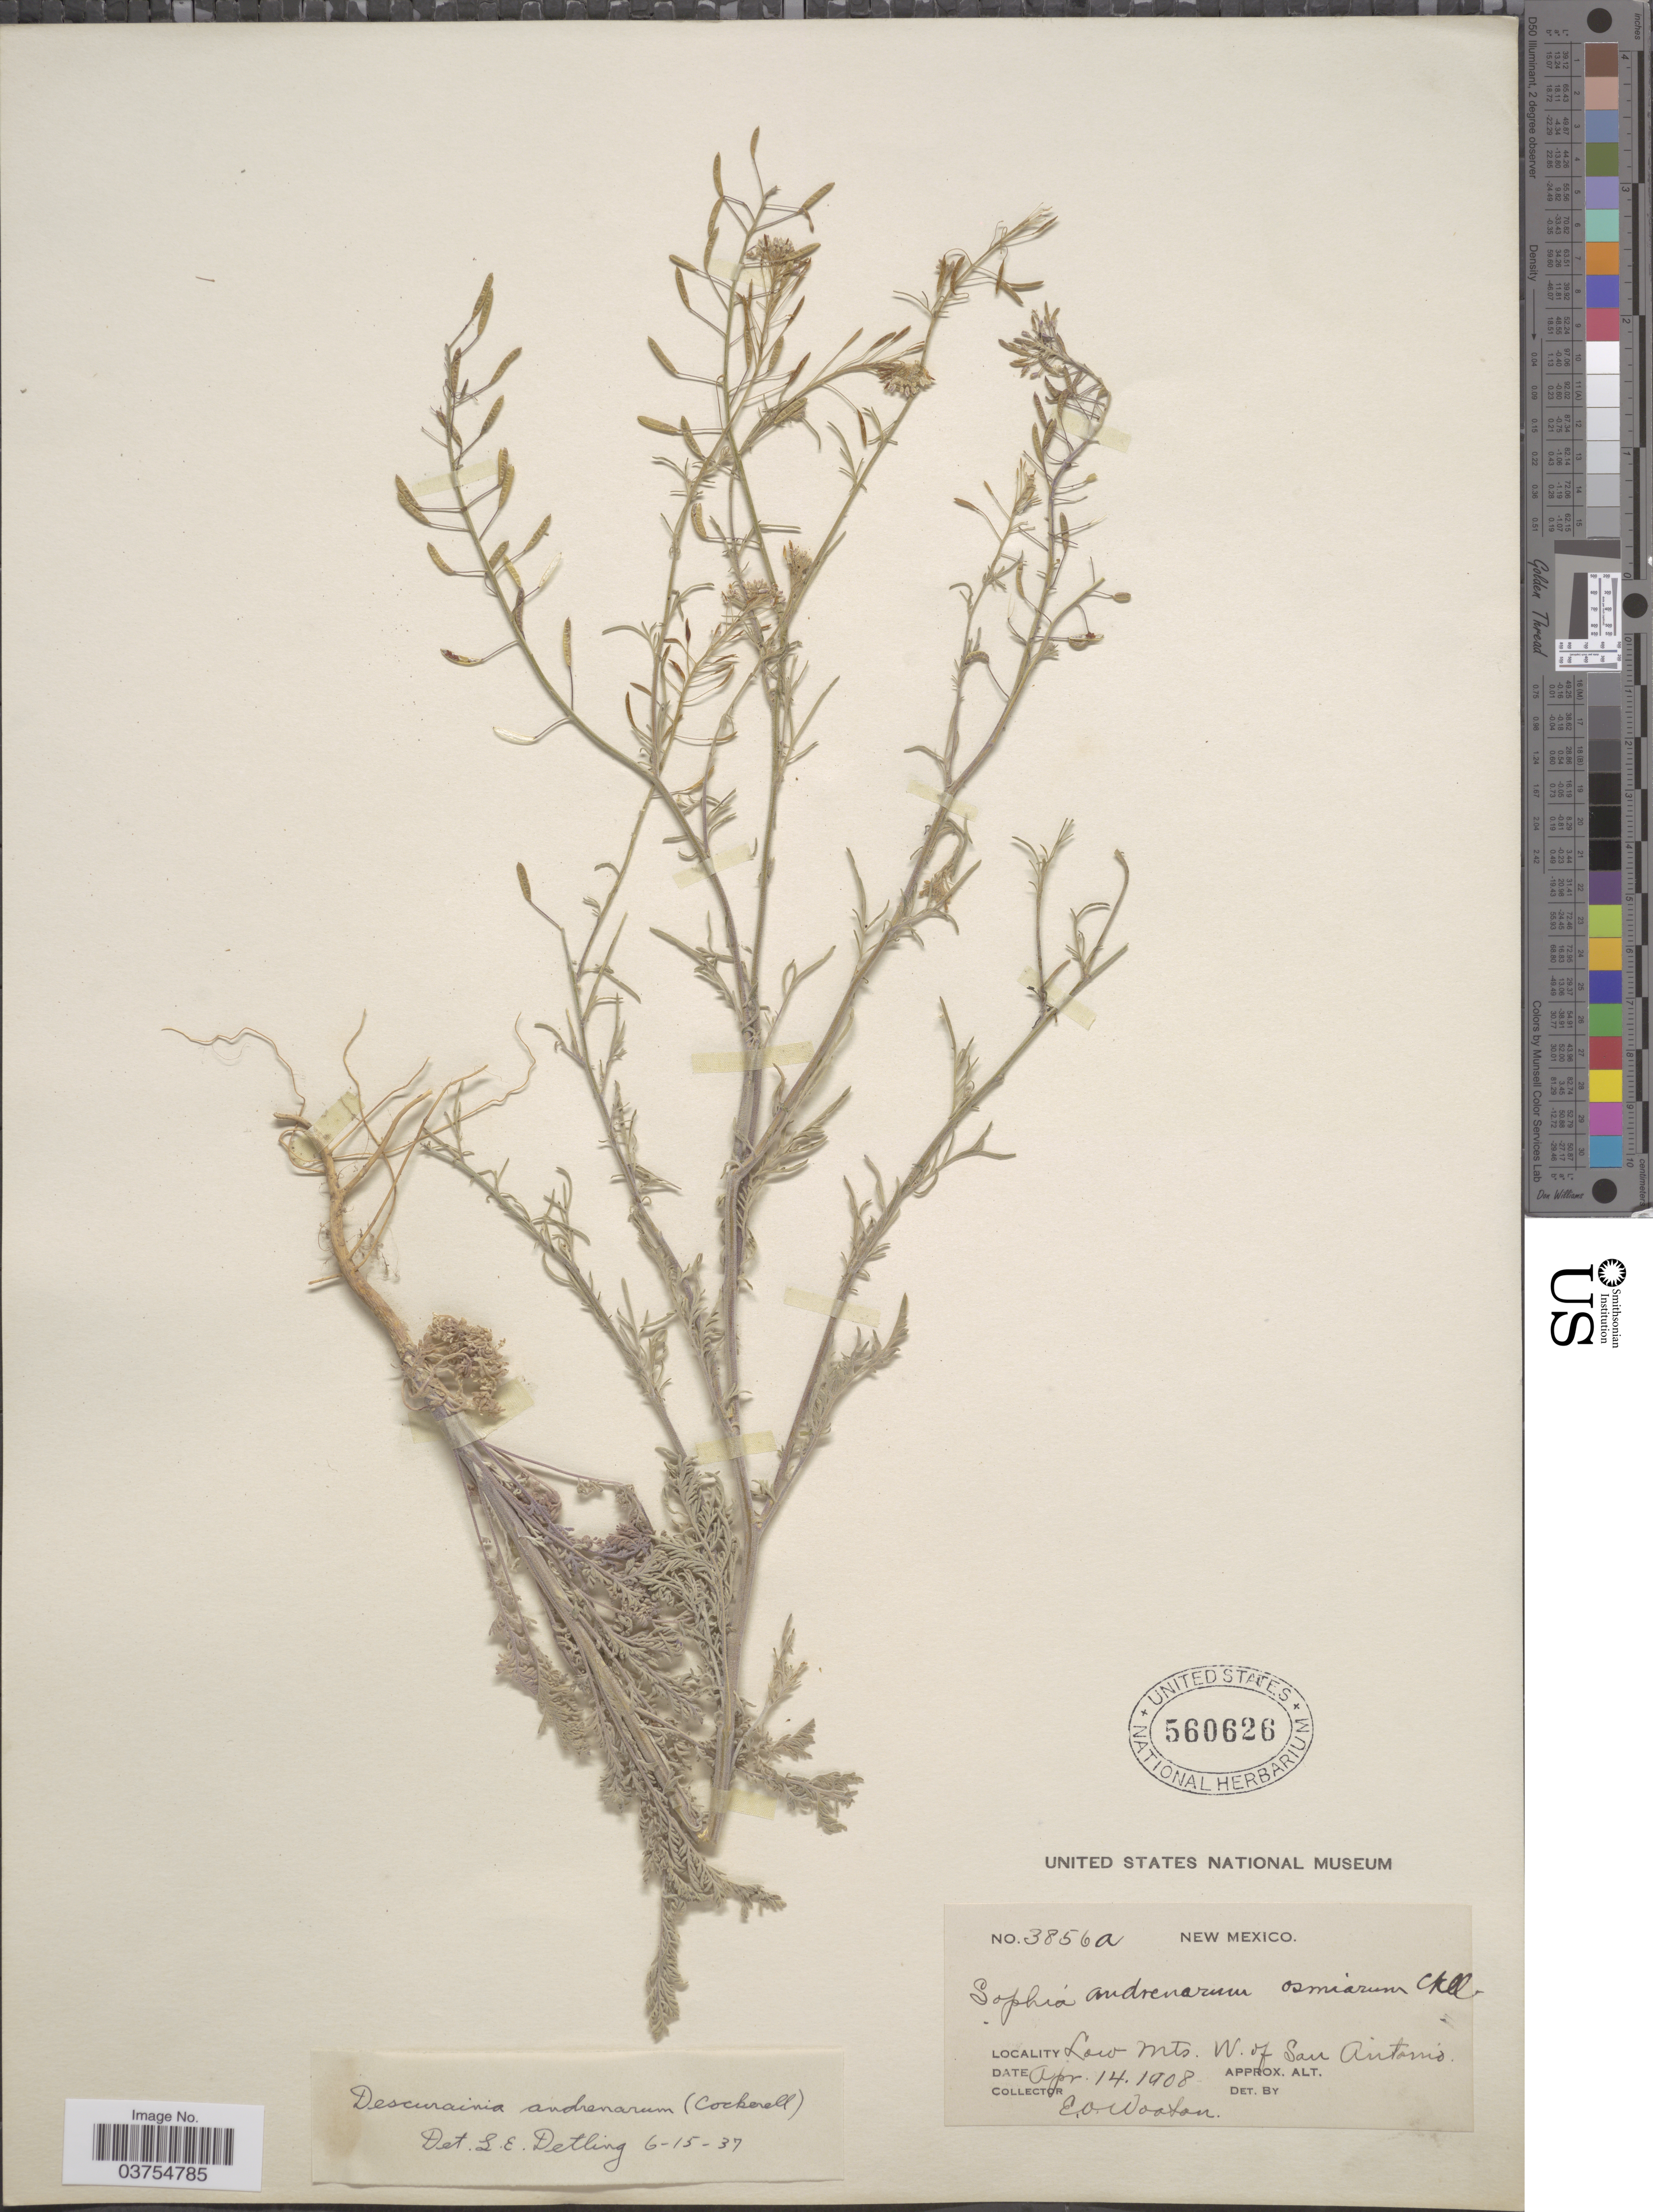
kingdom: Plantae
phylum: Tracheophyta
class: Magnoliopsida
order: Brassicales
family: Brassicaceae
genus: Descurainia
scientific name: Descurainia pinnata subsp. halictorum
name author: (Cockerell) Detling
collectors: E. O. Wooton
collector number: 3856a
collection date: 1908-04-14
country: United States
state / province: New Mexico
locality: Low Mts. W. of San Antonio.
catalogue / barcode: US 560626